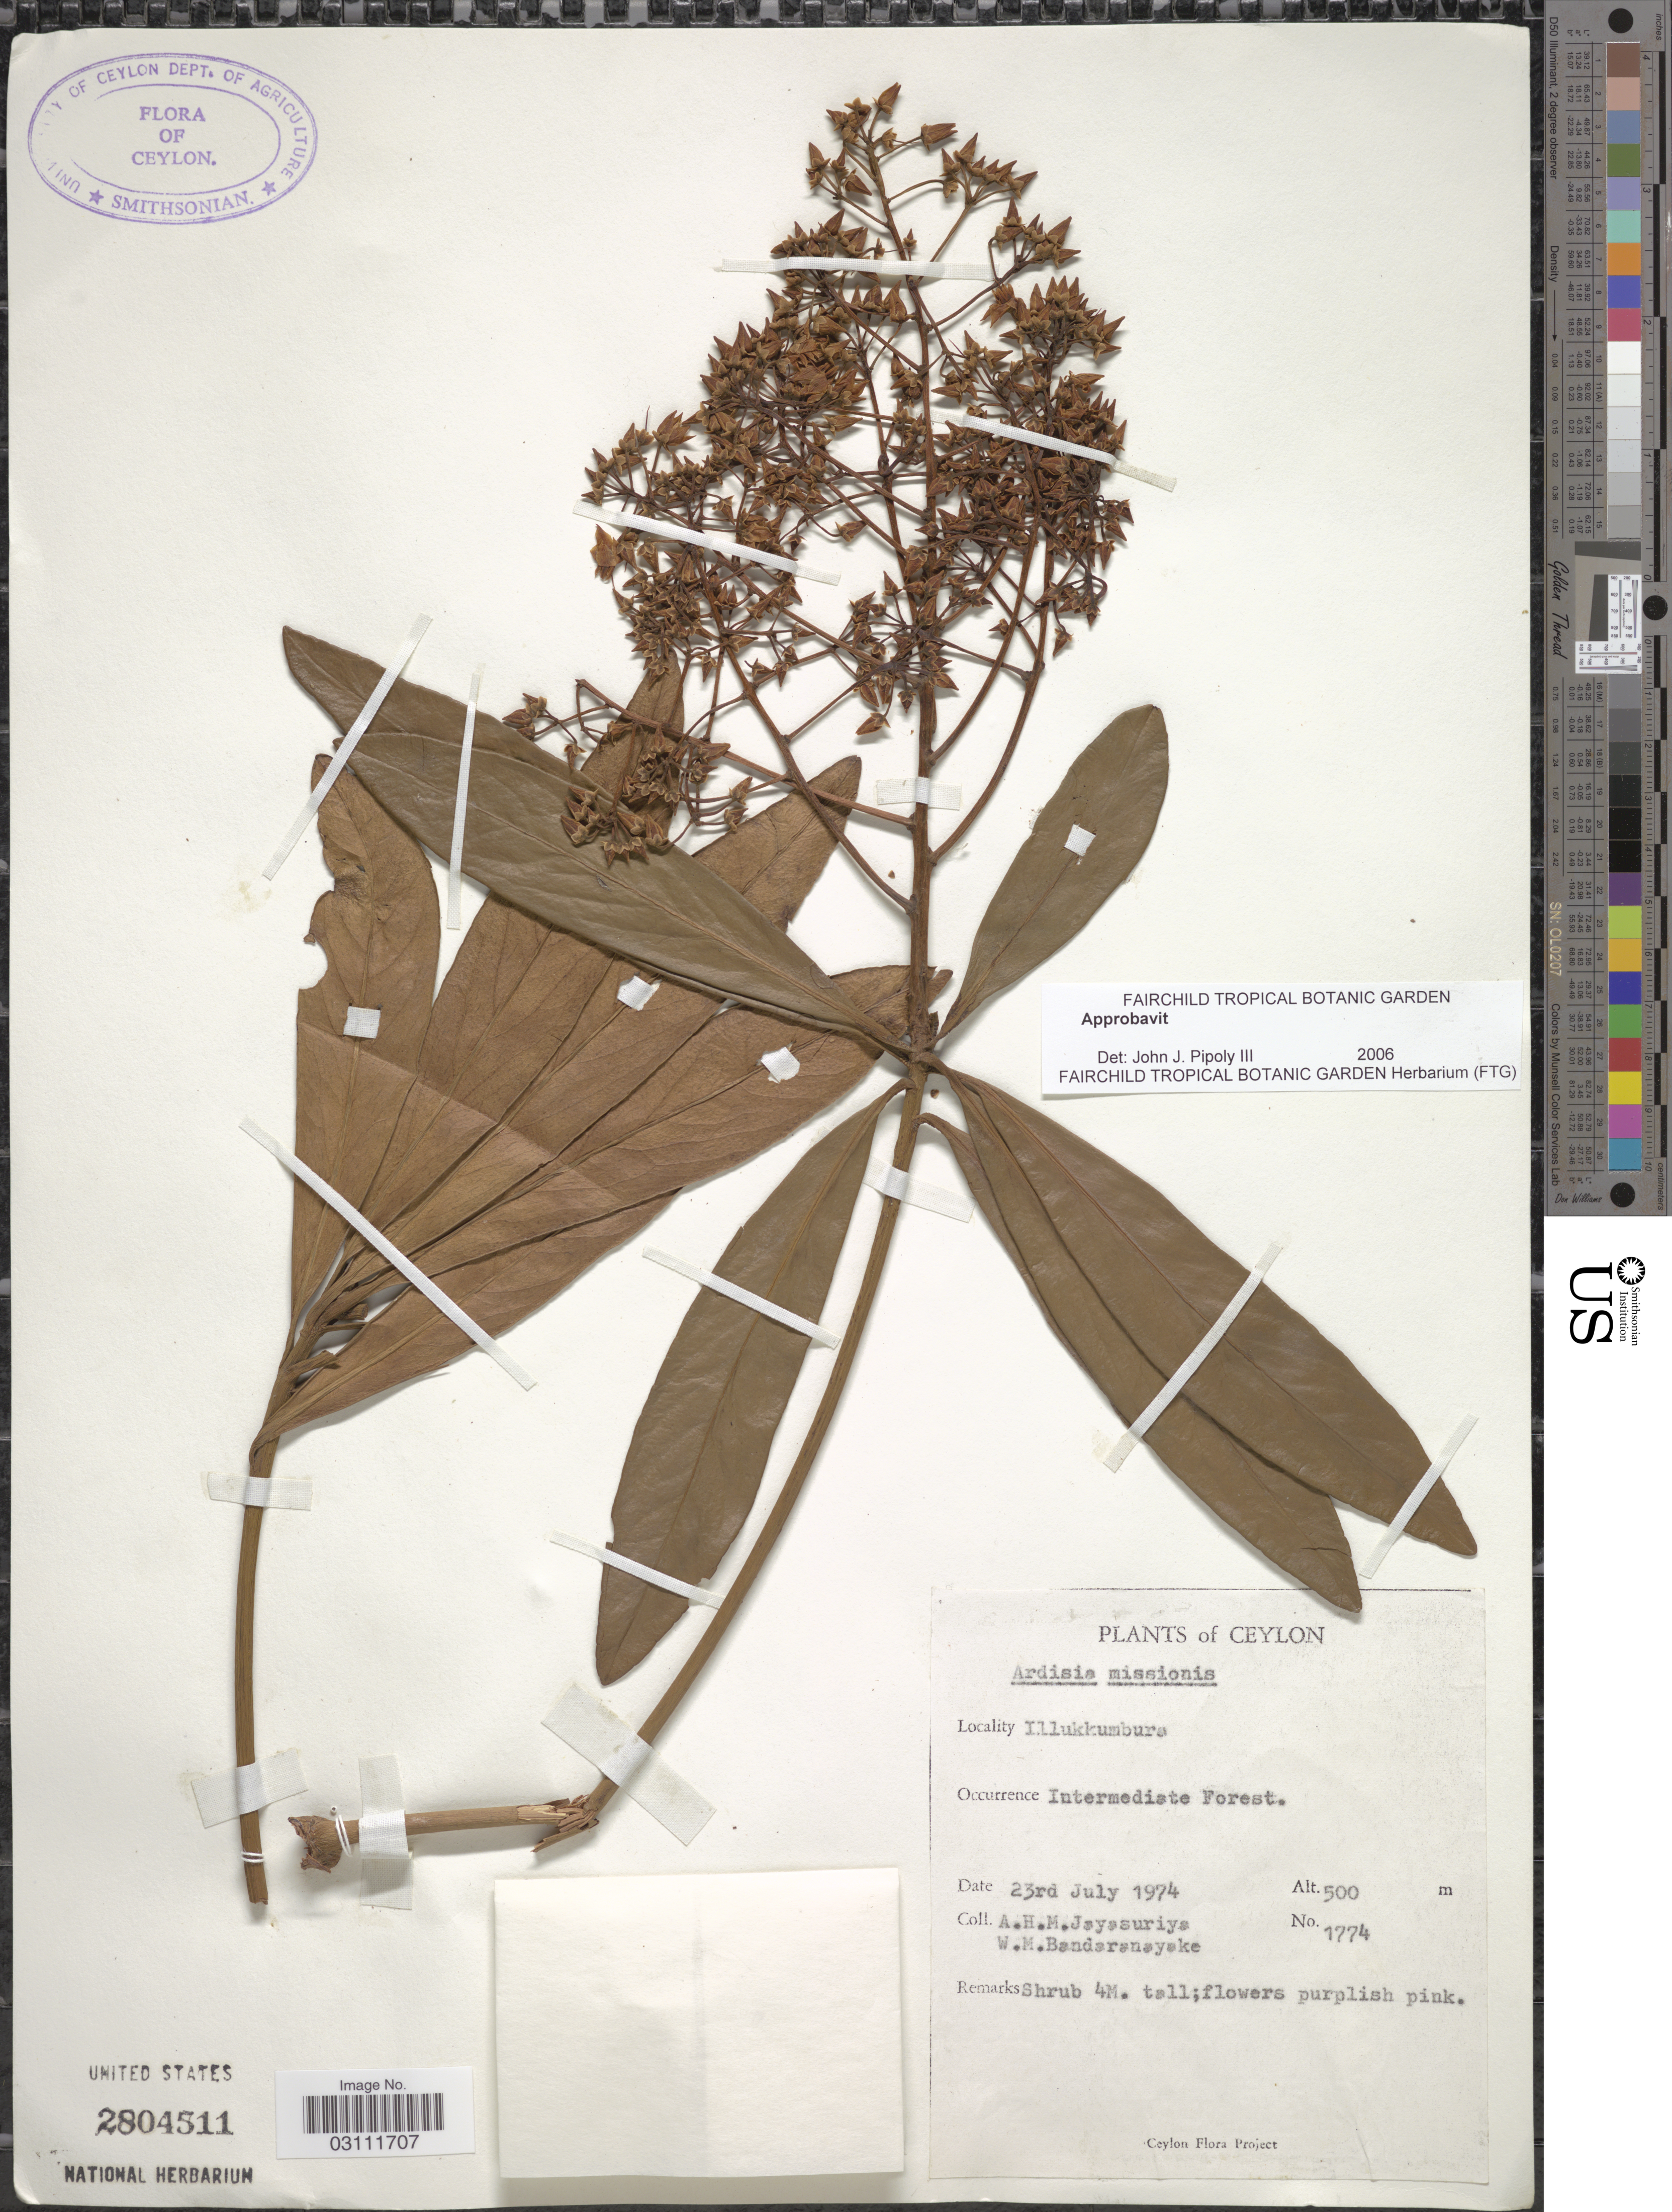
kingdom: Plantae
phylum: Tracheophyta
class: Magnoliopsida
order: Ericales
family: Primulaceae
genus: Ardisia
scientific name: Ardisia missionis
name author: Wall. ex A. DC.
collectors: M. Jayasuriya & W. Bandaranayake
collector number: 1774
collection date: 1974-07-23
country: Sri Lanka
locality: Ceylon, Illukkumbura, Intermediate Forest.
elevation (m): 500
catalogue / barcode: US 2804511